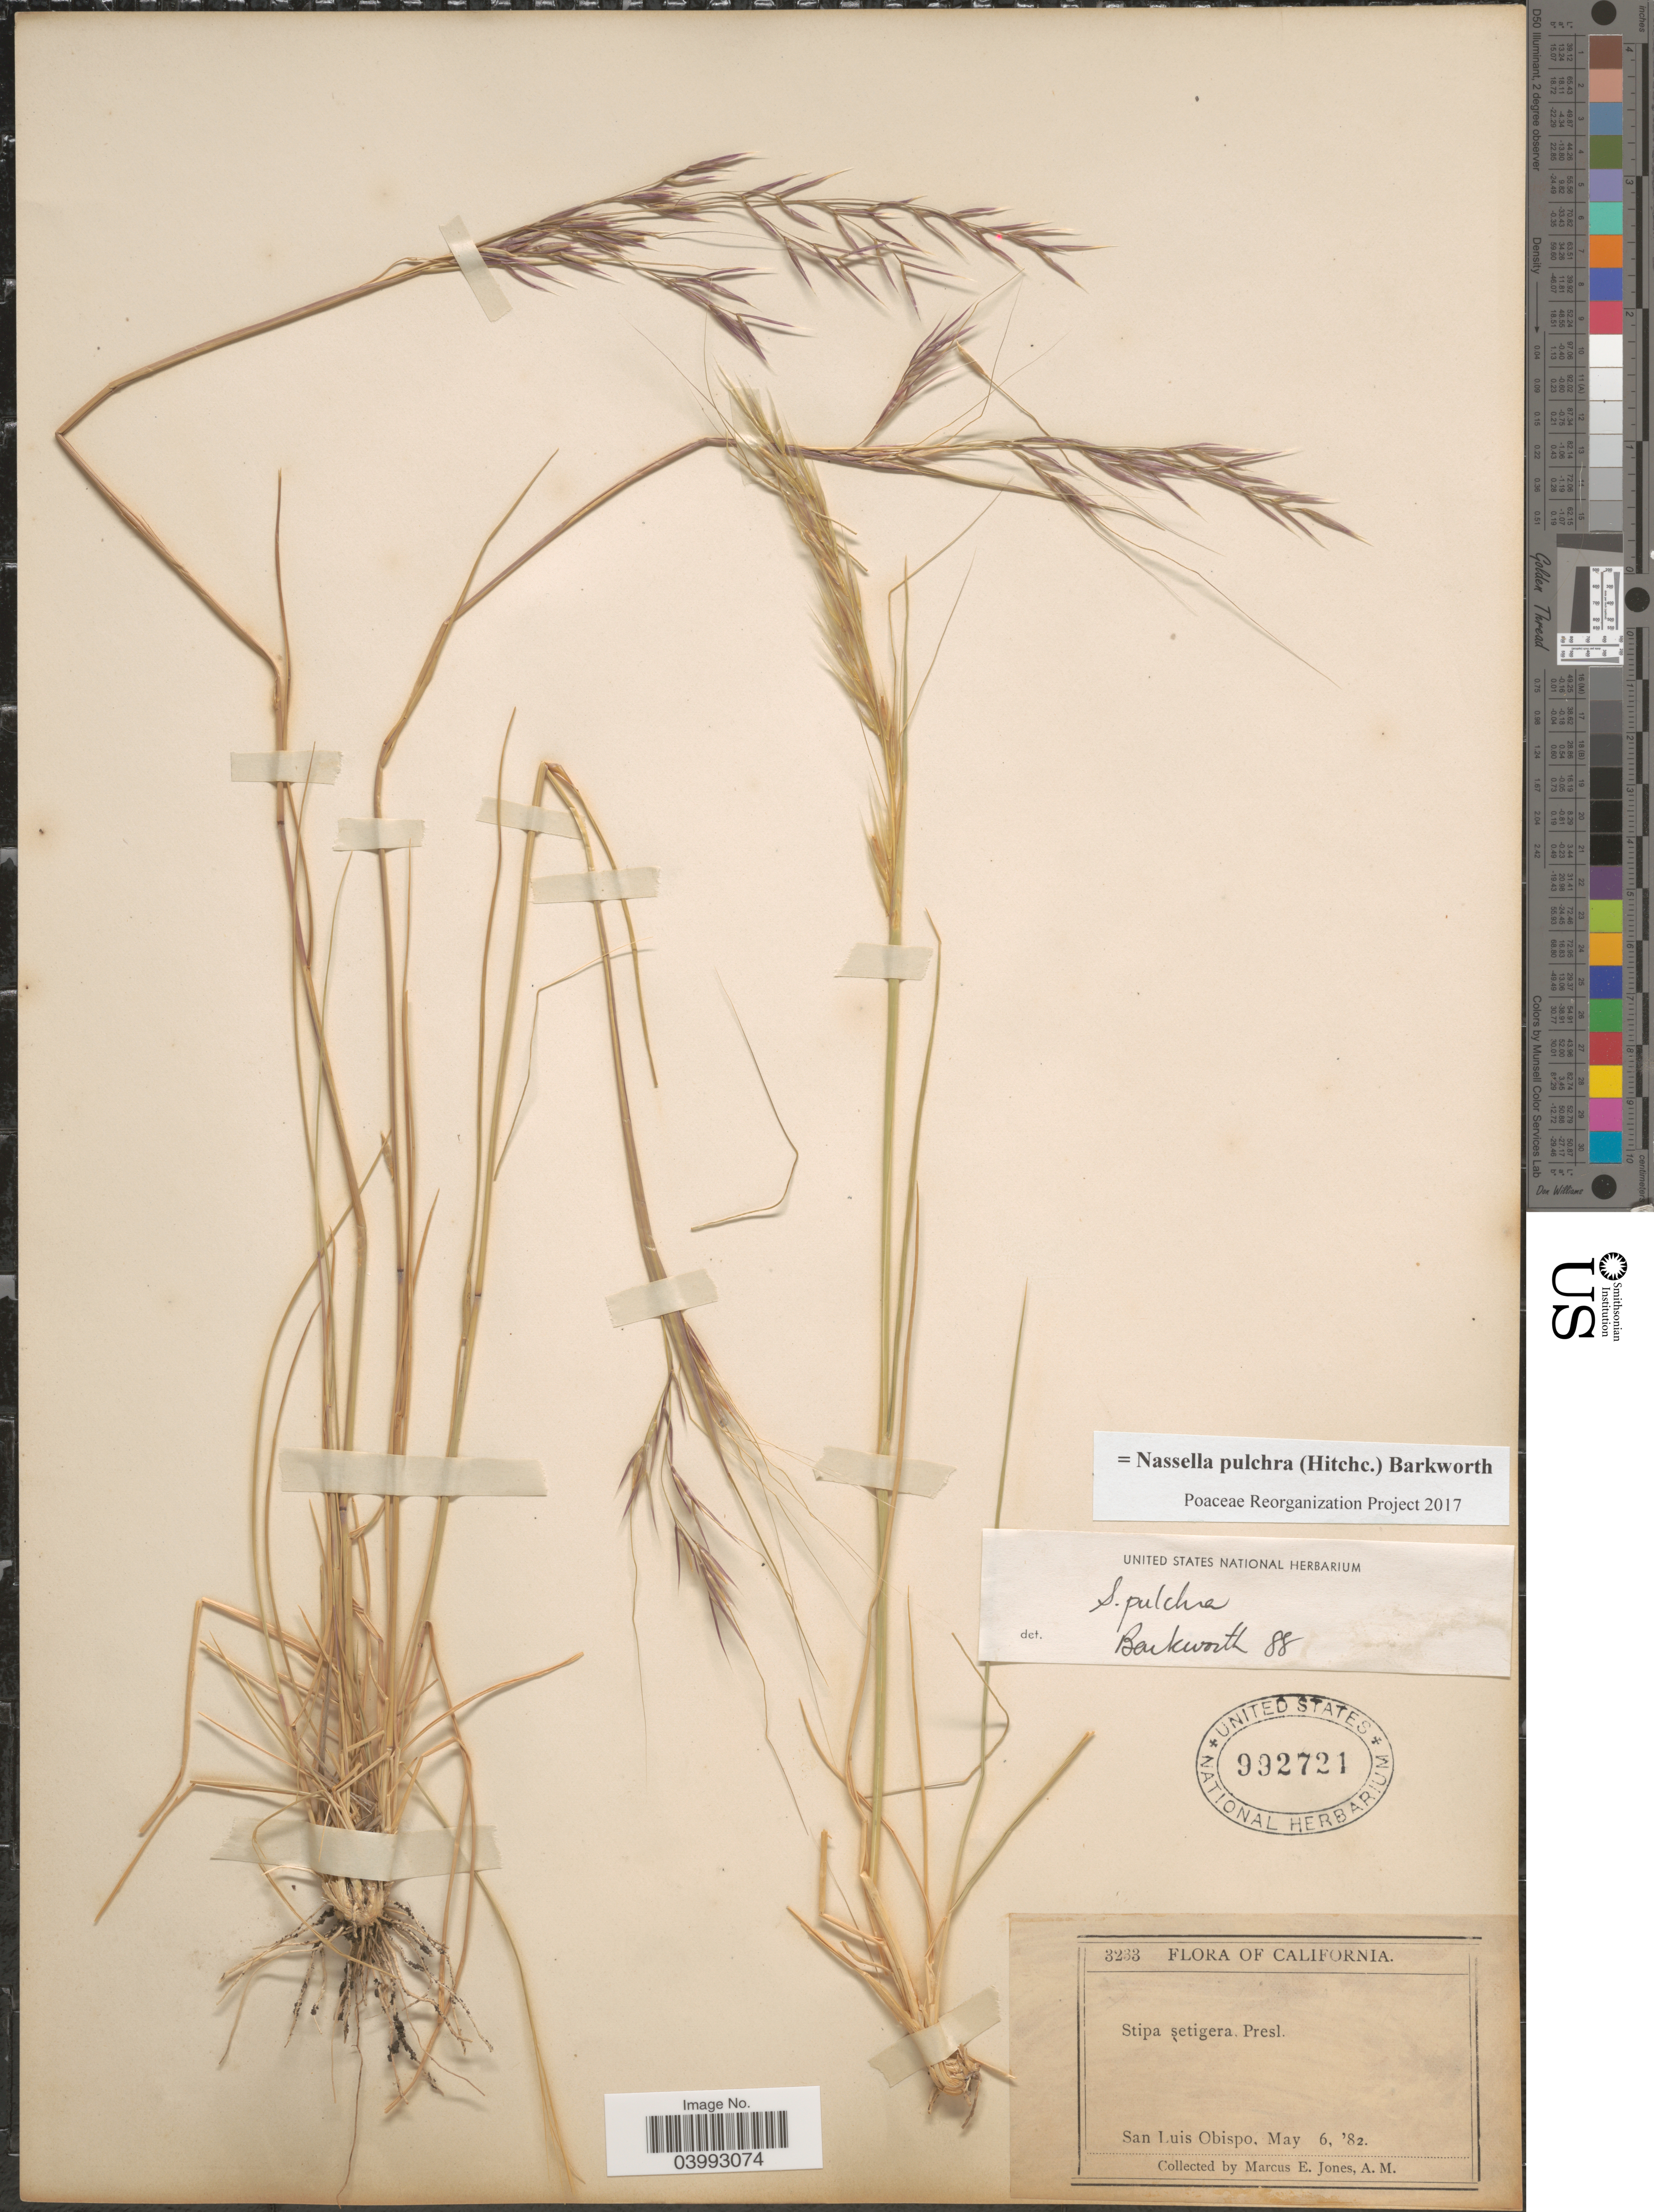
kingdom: Plantae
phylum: Tracheophyta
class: Liliopsida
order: Poales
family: Poaceae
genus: Nassella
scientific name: Nassella pulchra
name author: (Hitchc.) Barkworth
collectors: M. E. Jones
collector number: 3233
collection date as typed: Transcribed d/m/y: 6/5/8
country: United States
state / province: California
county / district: San Luis Obispo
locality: San Luis Obispo.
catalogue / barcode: US 992721